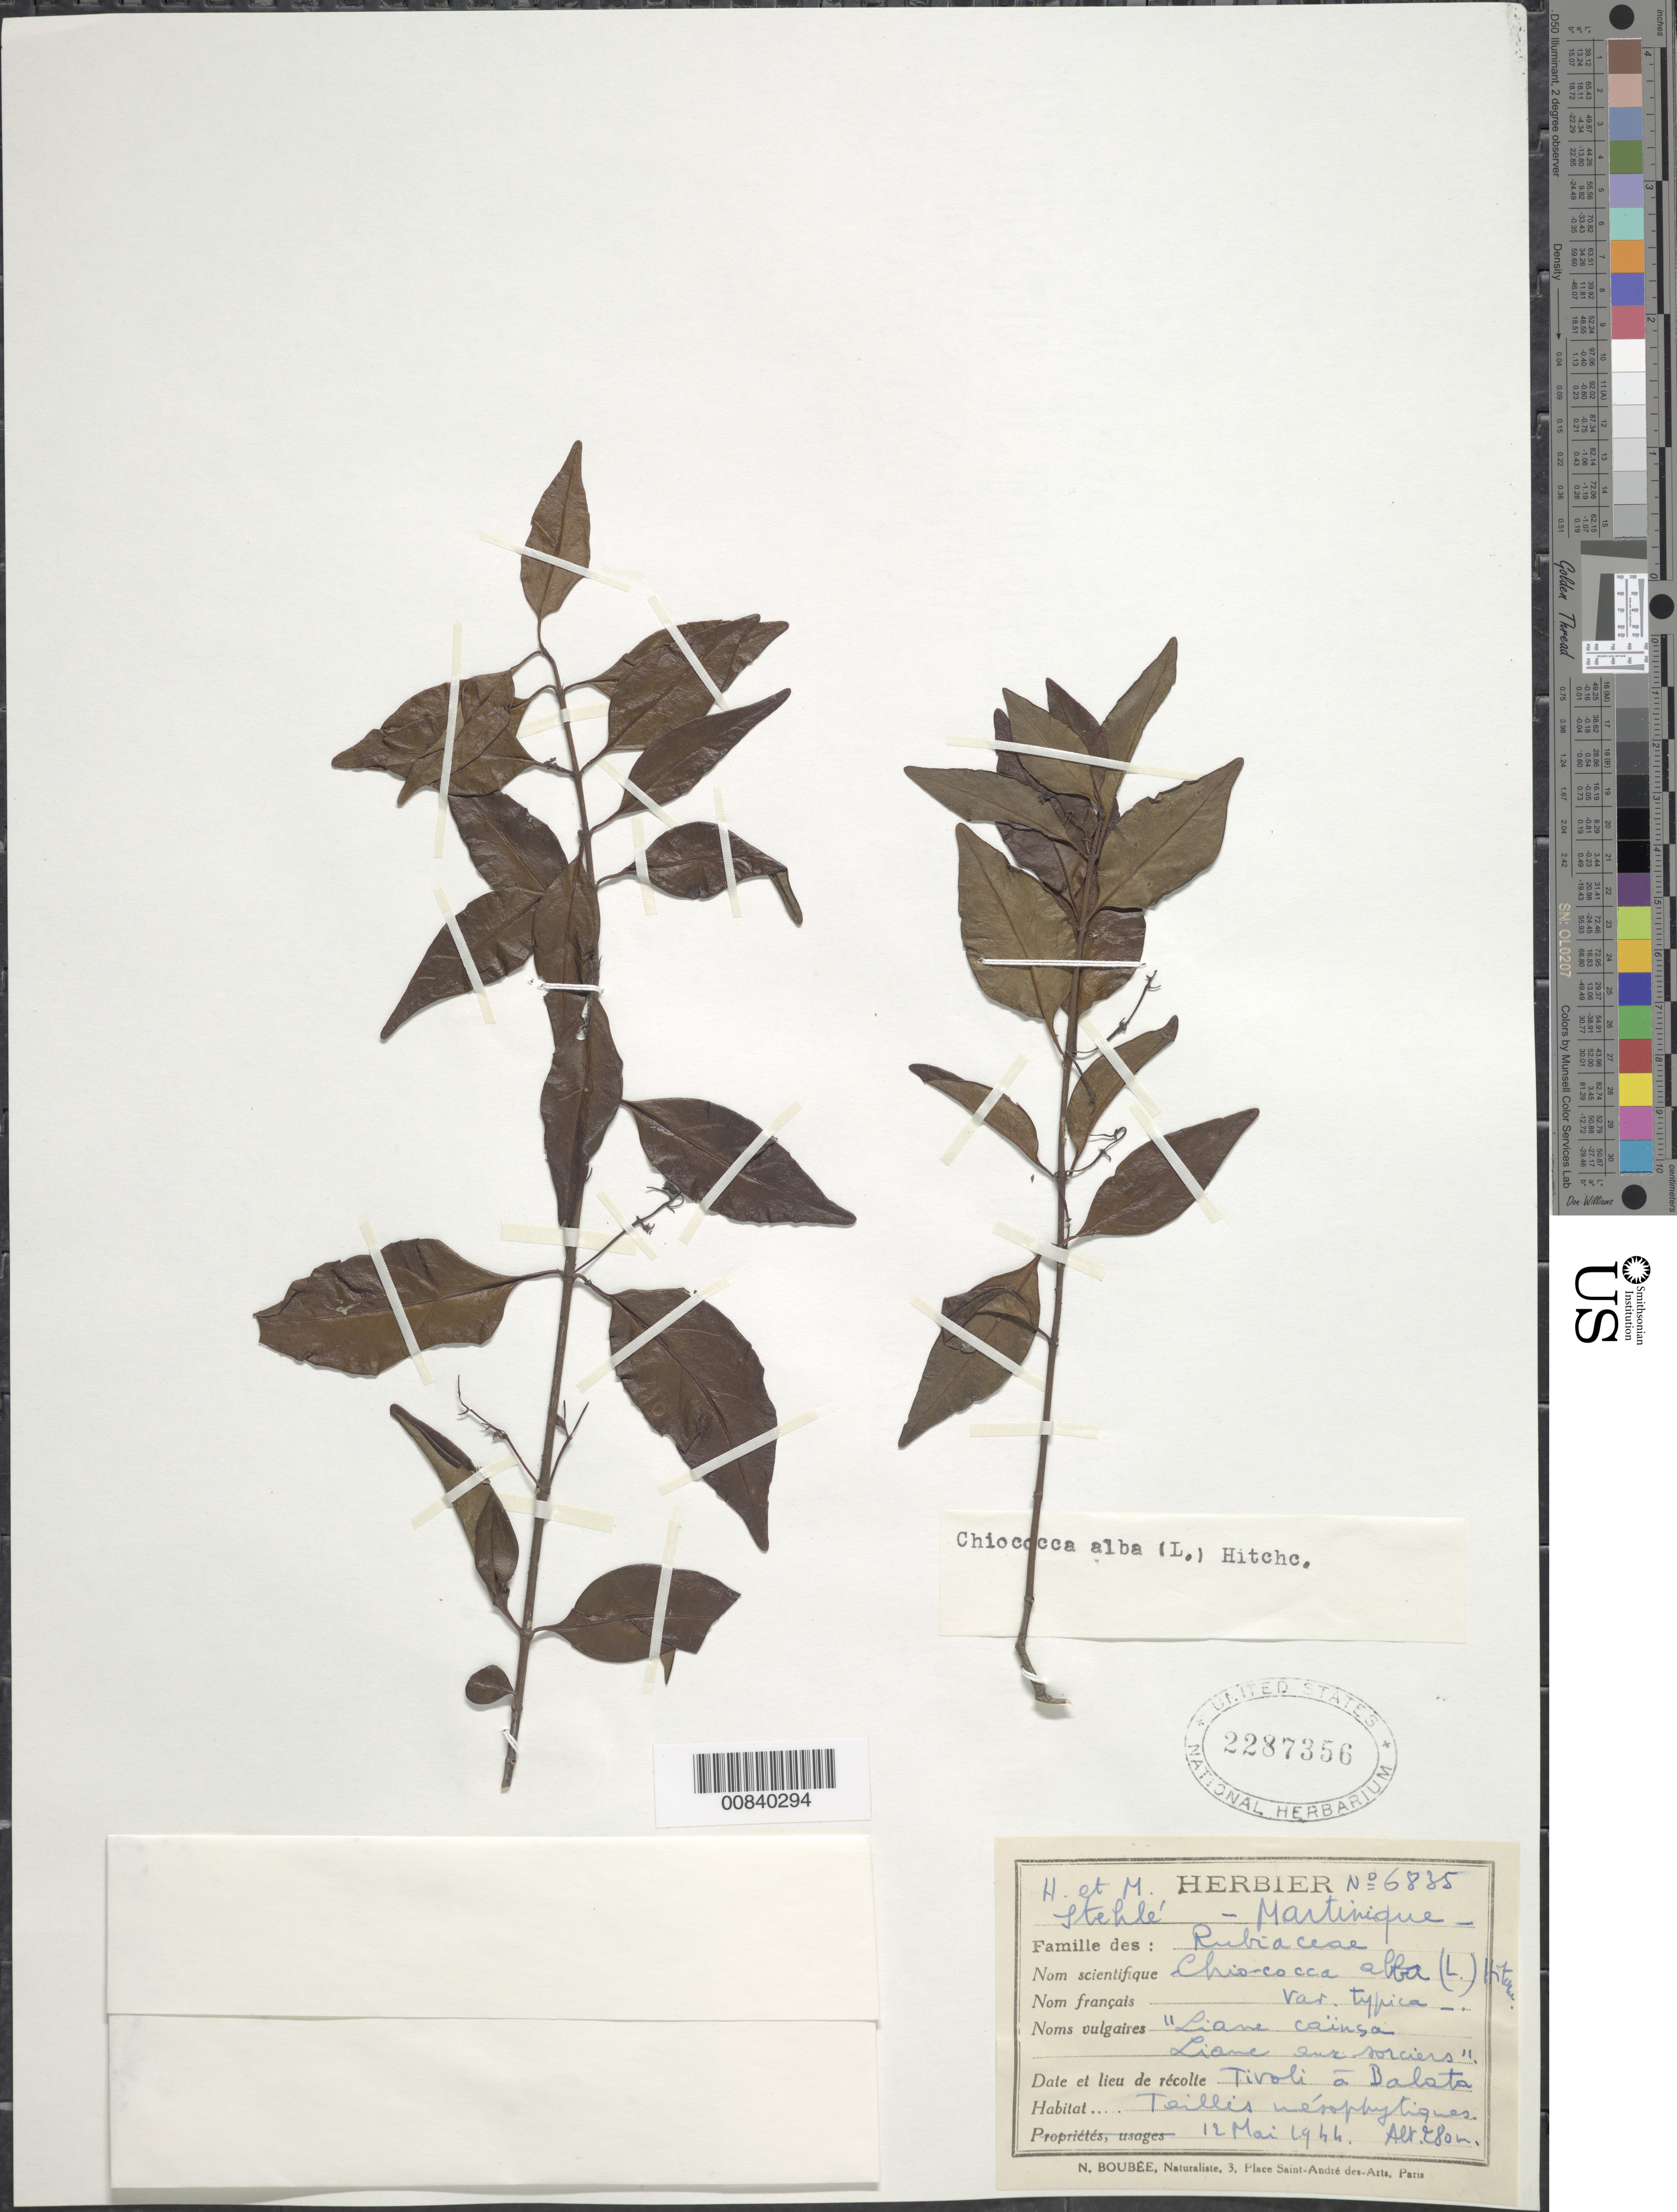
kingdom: Plantae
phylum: Tracheophyta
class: Magnoliopsida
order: Gentianales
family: Rubiaceae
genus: Chiococca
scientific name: Chiococca alba subsp. alba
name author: (L.) Hitchc.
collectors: H. Stehlé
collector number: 6835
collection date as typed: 12 May 1944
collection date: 1944-05-12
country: Martinique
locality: Tivoli á Bolata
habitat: Taillis (coppice) mésophytiques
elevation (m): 280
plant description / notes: Common name: Liane caïnsa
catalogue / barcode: US 2287356